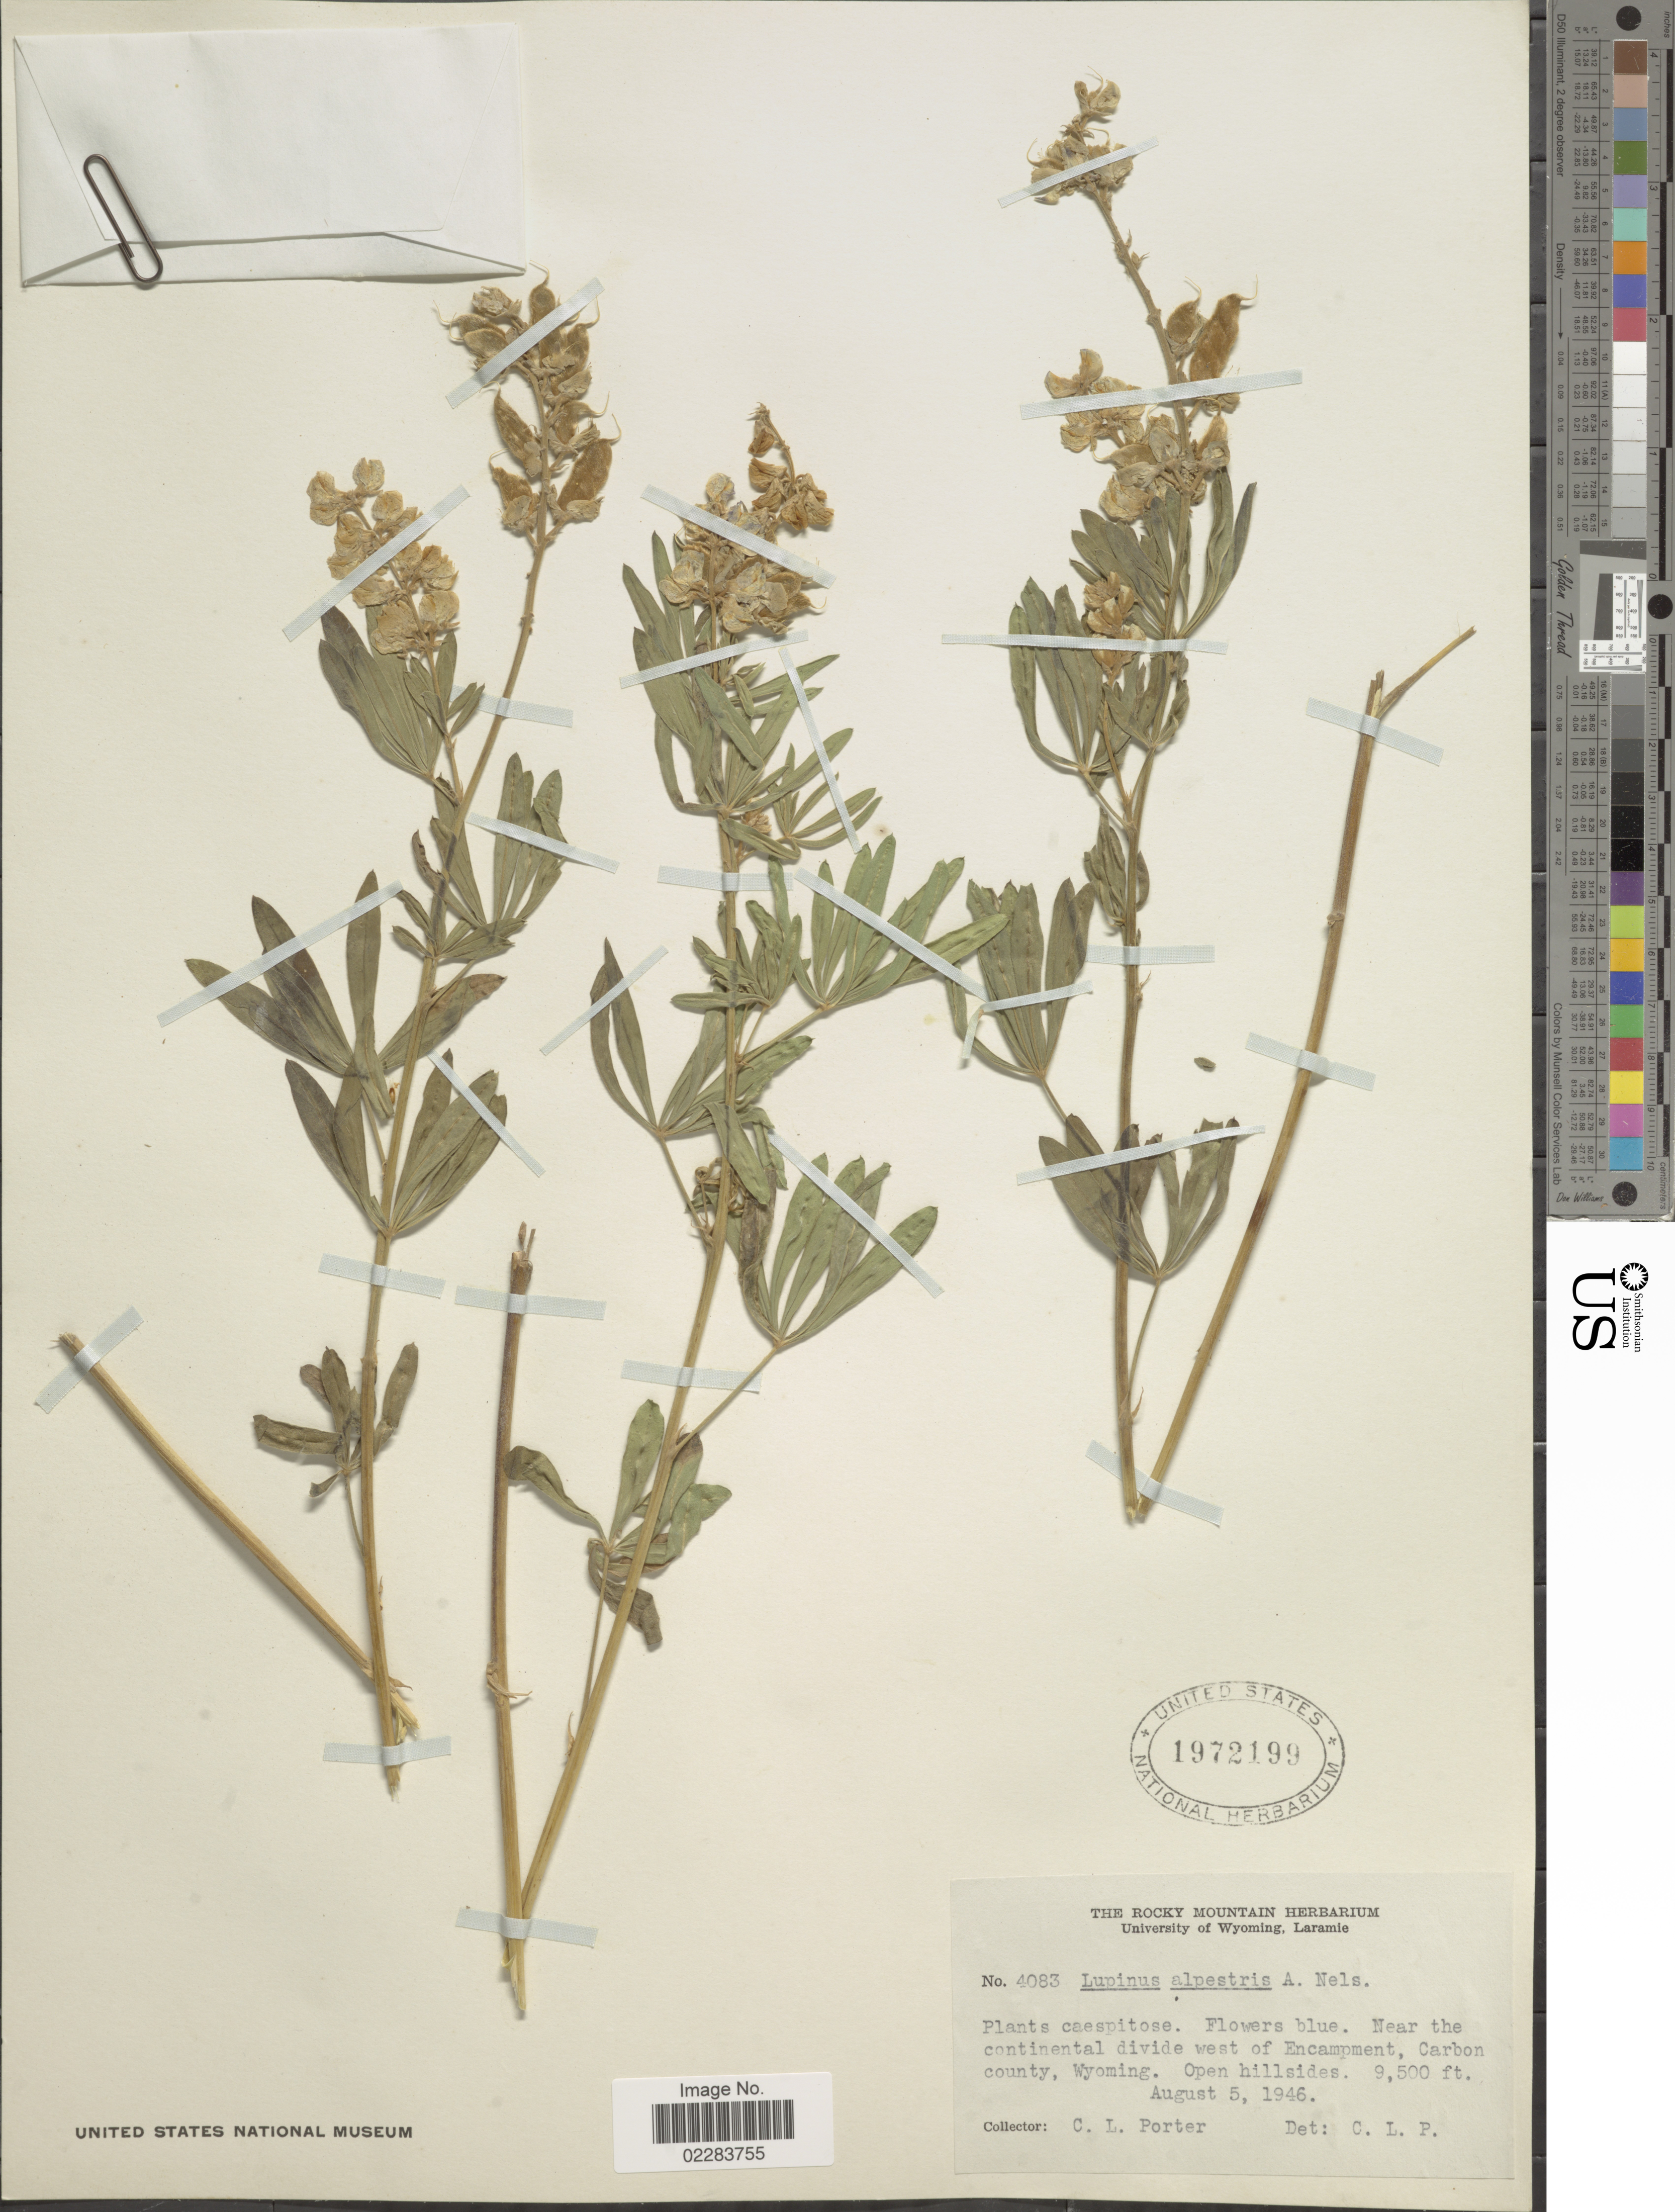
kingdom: Plantae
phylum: Tracheophyta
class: Magnoliopsida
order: Fabales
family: Fabaceae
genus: Lupinus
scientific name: Lupinus alpestris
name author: A. Nelson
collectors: C. L. Porter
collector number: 4083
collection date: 1946-08-05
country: United States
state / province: Wyoming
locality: Near the continental divide west of Encampment, Carbon county. Open hillside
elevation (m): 2896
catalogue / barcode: US 1972199